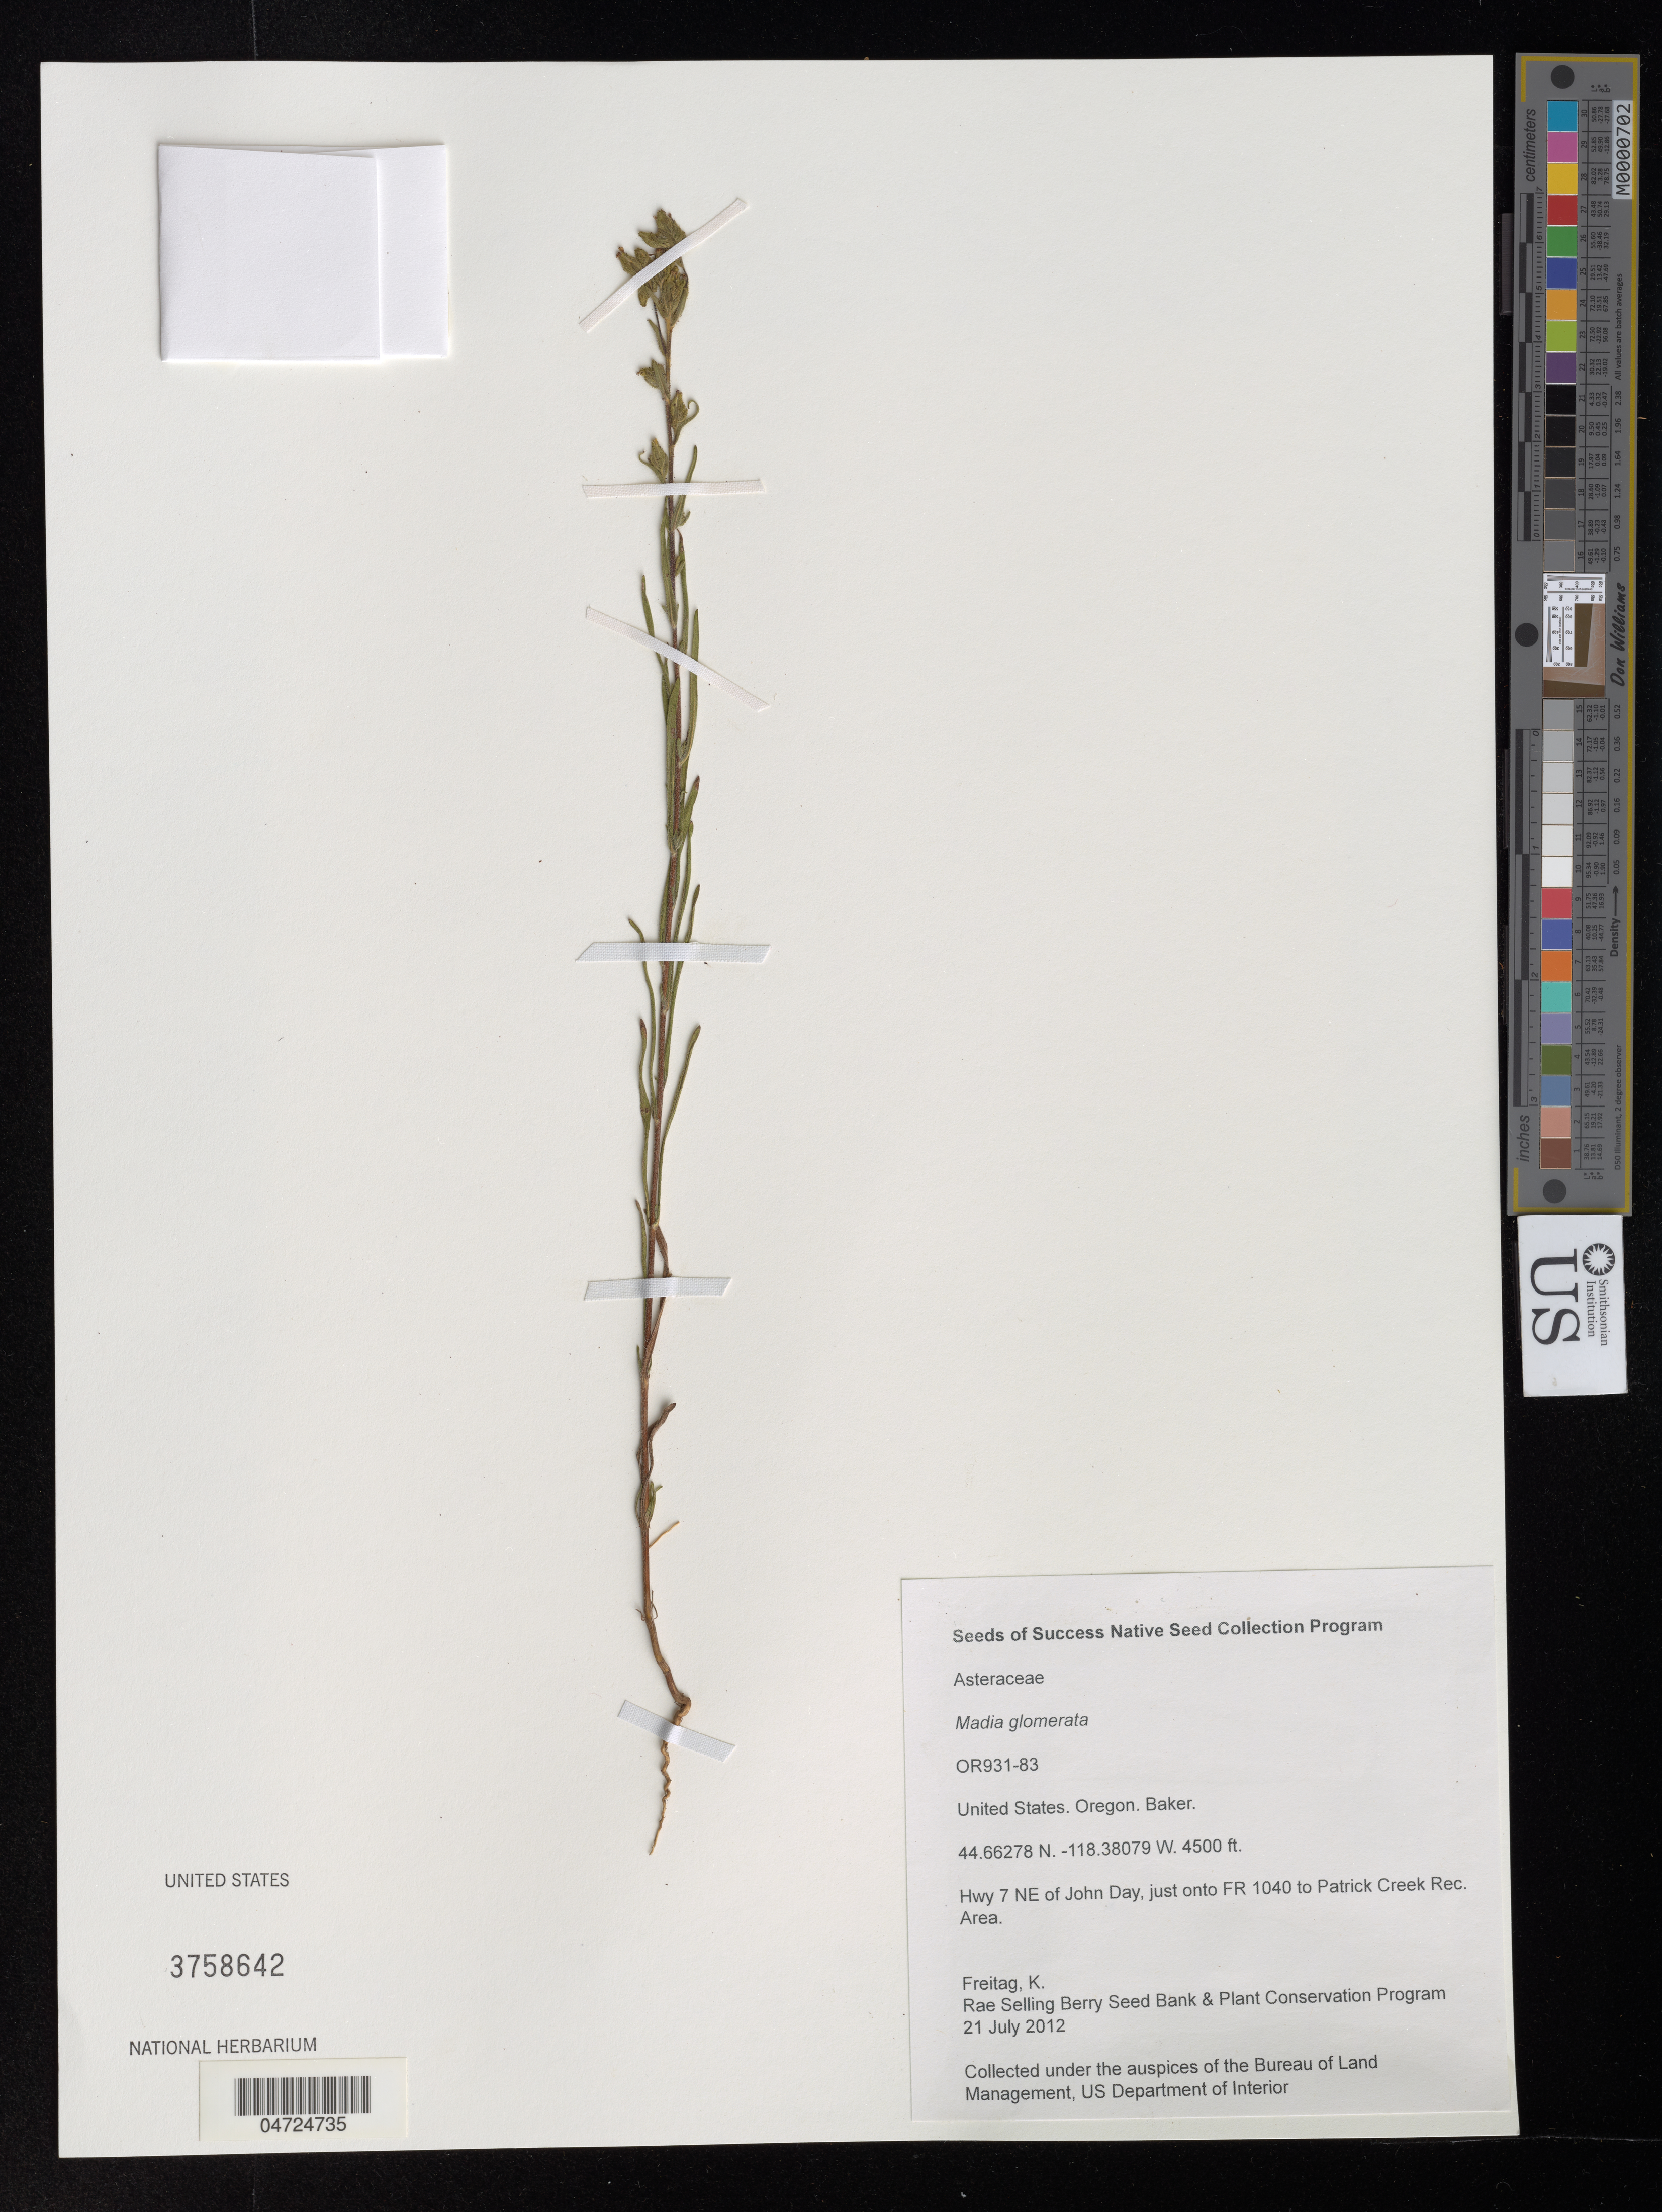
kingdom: Plantae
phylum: Tracheophyta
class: Magnoliopsida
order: Asterales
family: Asteraceae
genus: Madia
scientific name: Madia glomerata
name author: Hook.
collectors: K. Freitag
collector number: OR931-83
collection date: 2012-07-21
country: United States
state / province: Oregon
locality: Baker. Hwy 7 NE John Day, just onto FR 1040 to Patrick Creek Rec. Area.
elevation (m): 1372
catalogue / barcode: US 3758642